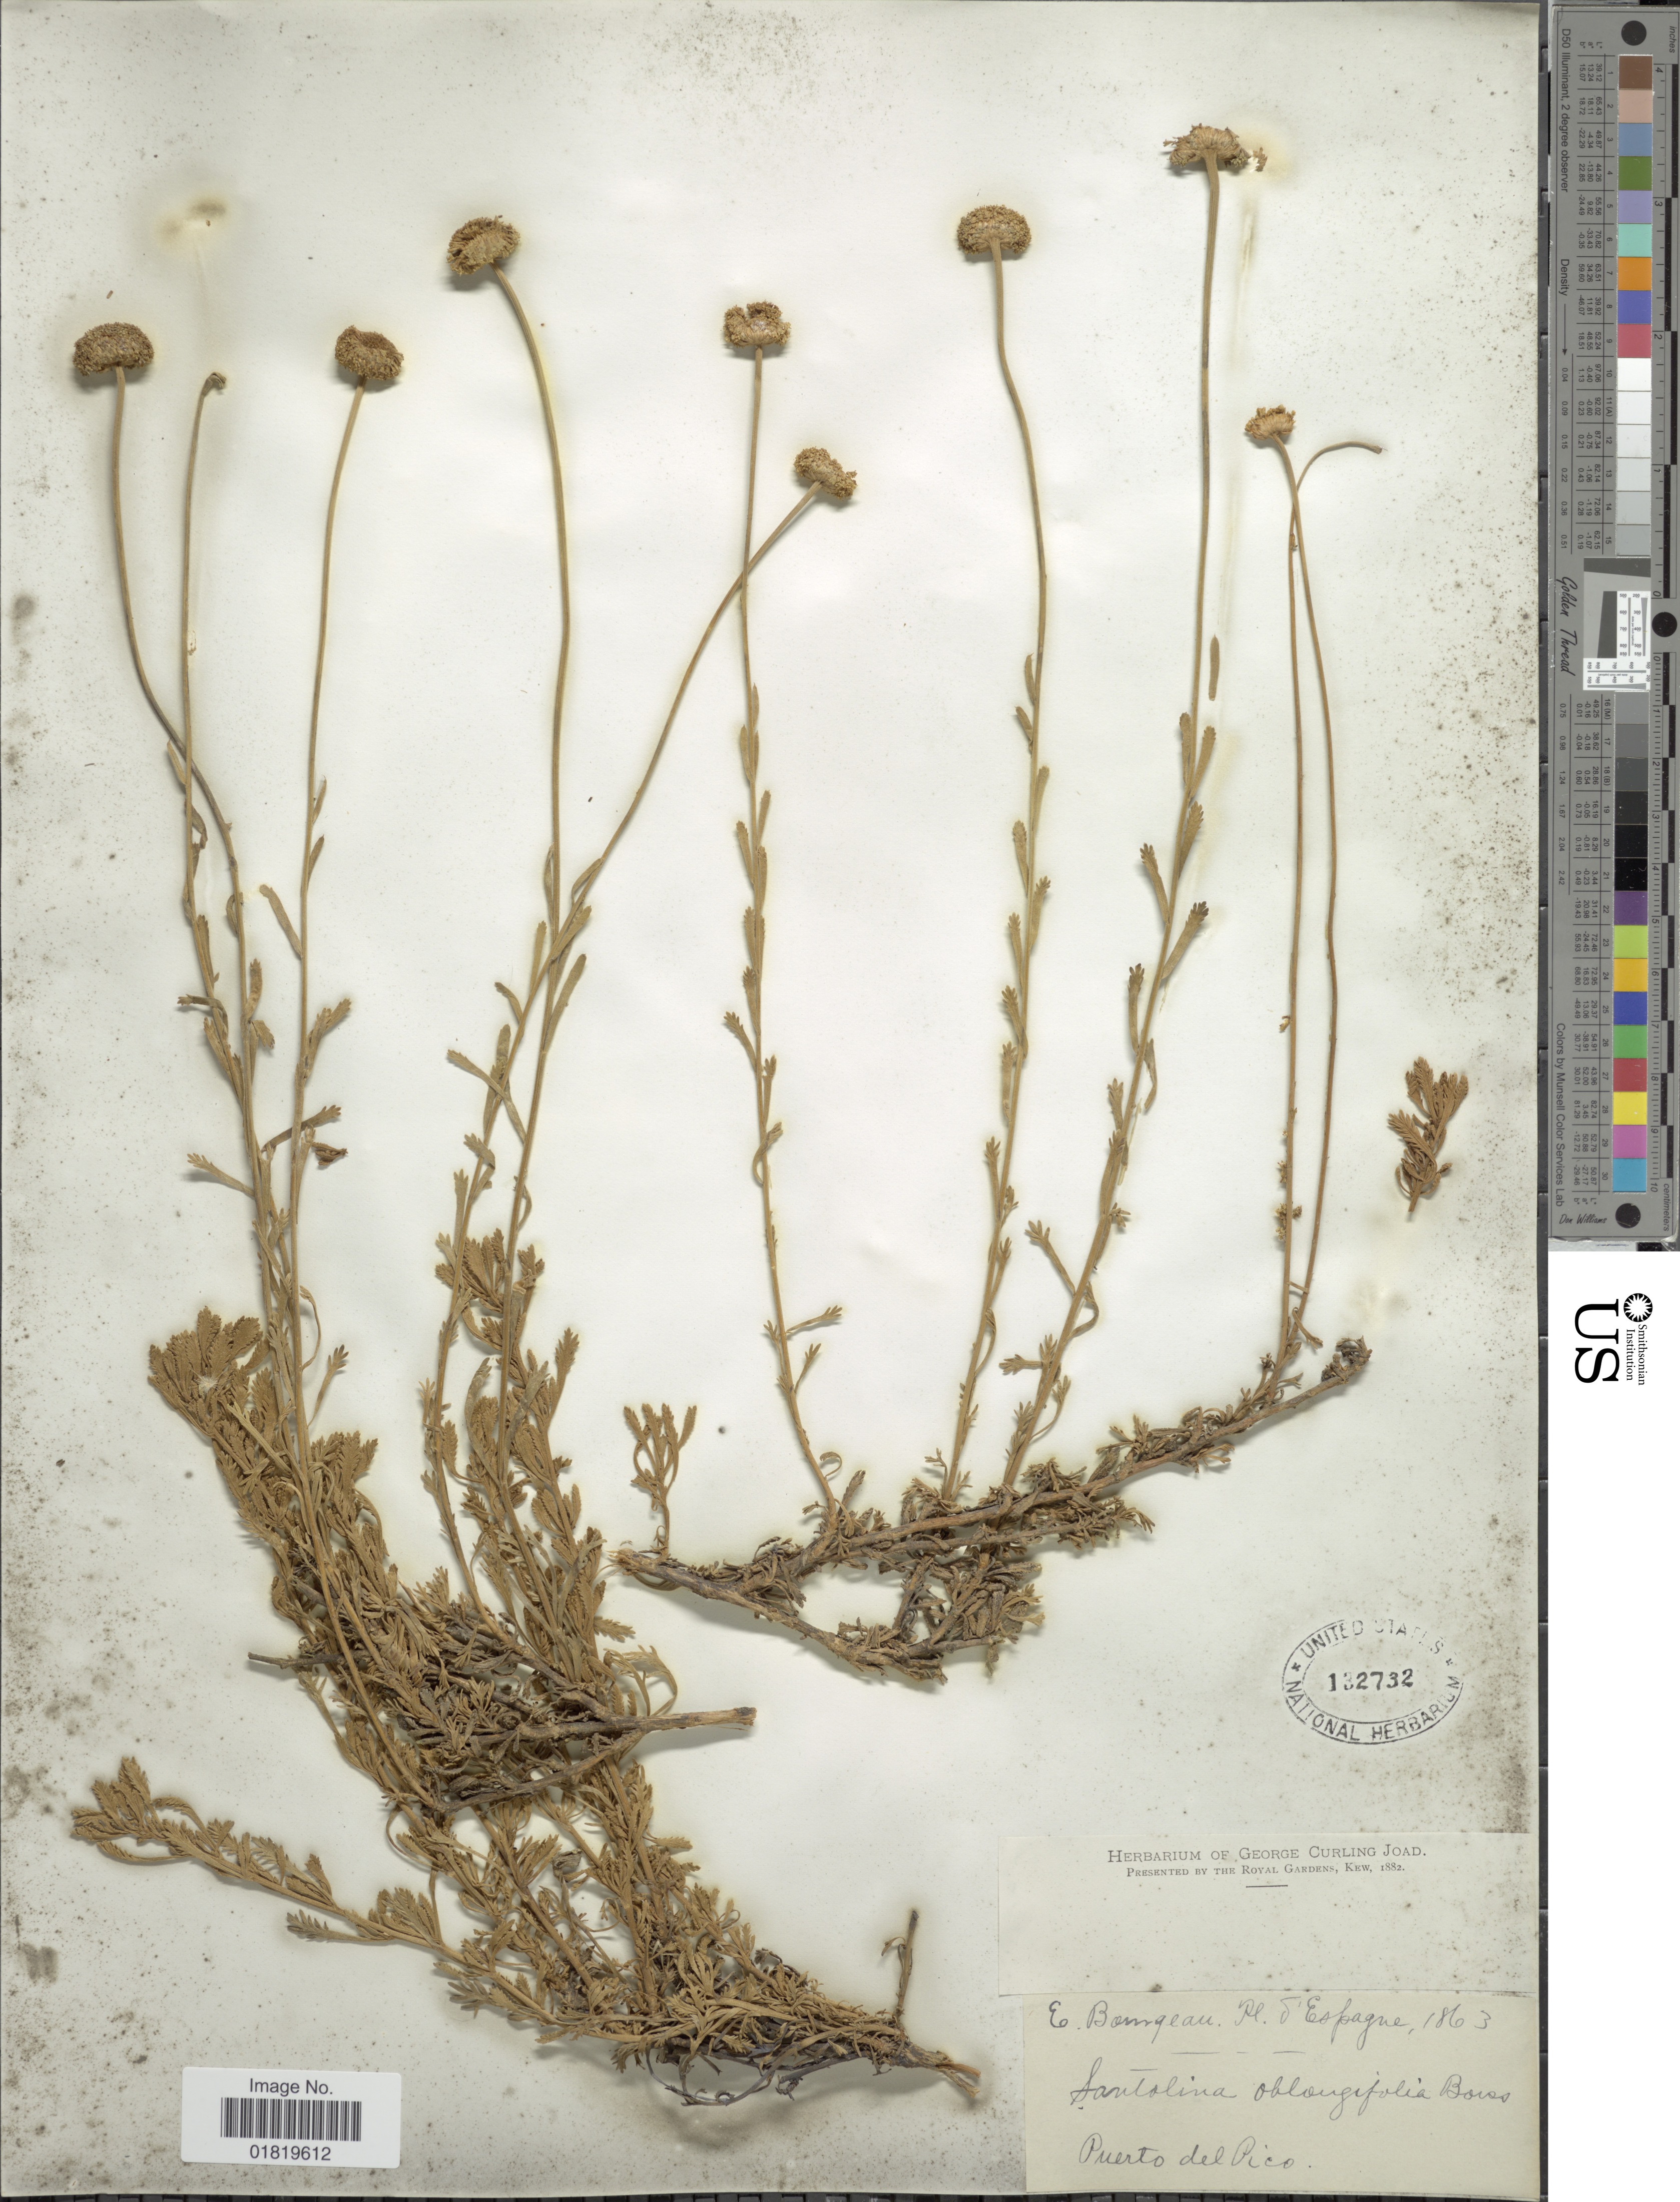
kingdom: Plantae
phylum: Tracheophyta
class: Magnoliopsida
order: Asterales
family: Asteraceae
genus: Santolina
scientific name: Santolina oblongifolia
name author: Boiss.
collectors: E. Bourgeau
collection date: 1863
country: Spain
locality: Puerto del Rico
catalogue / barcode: US 132732